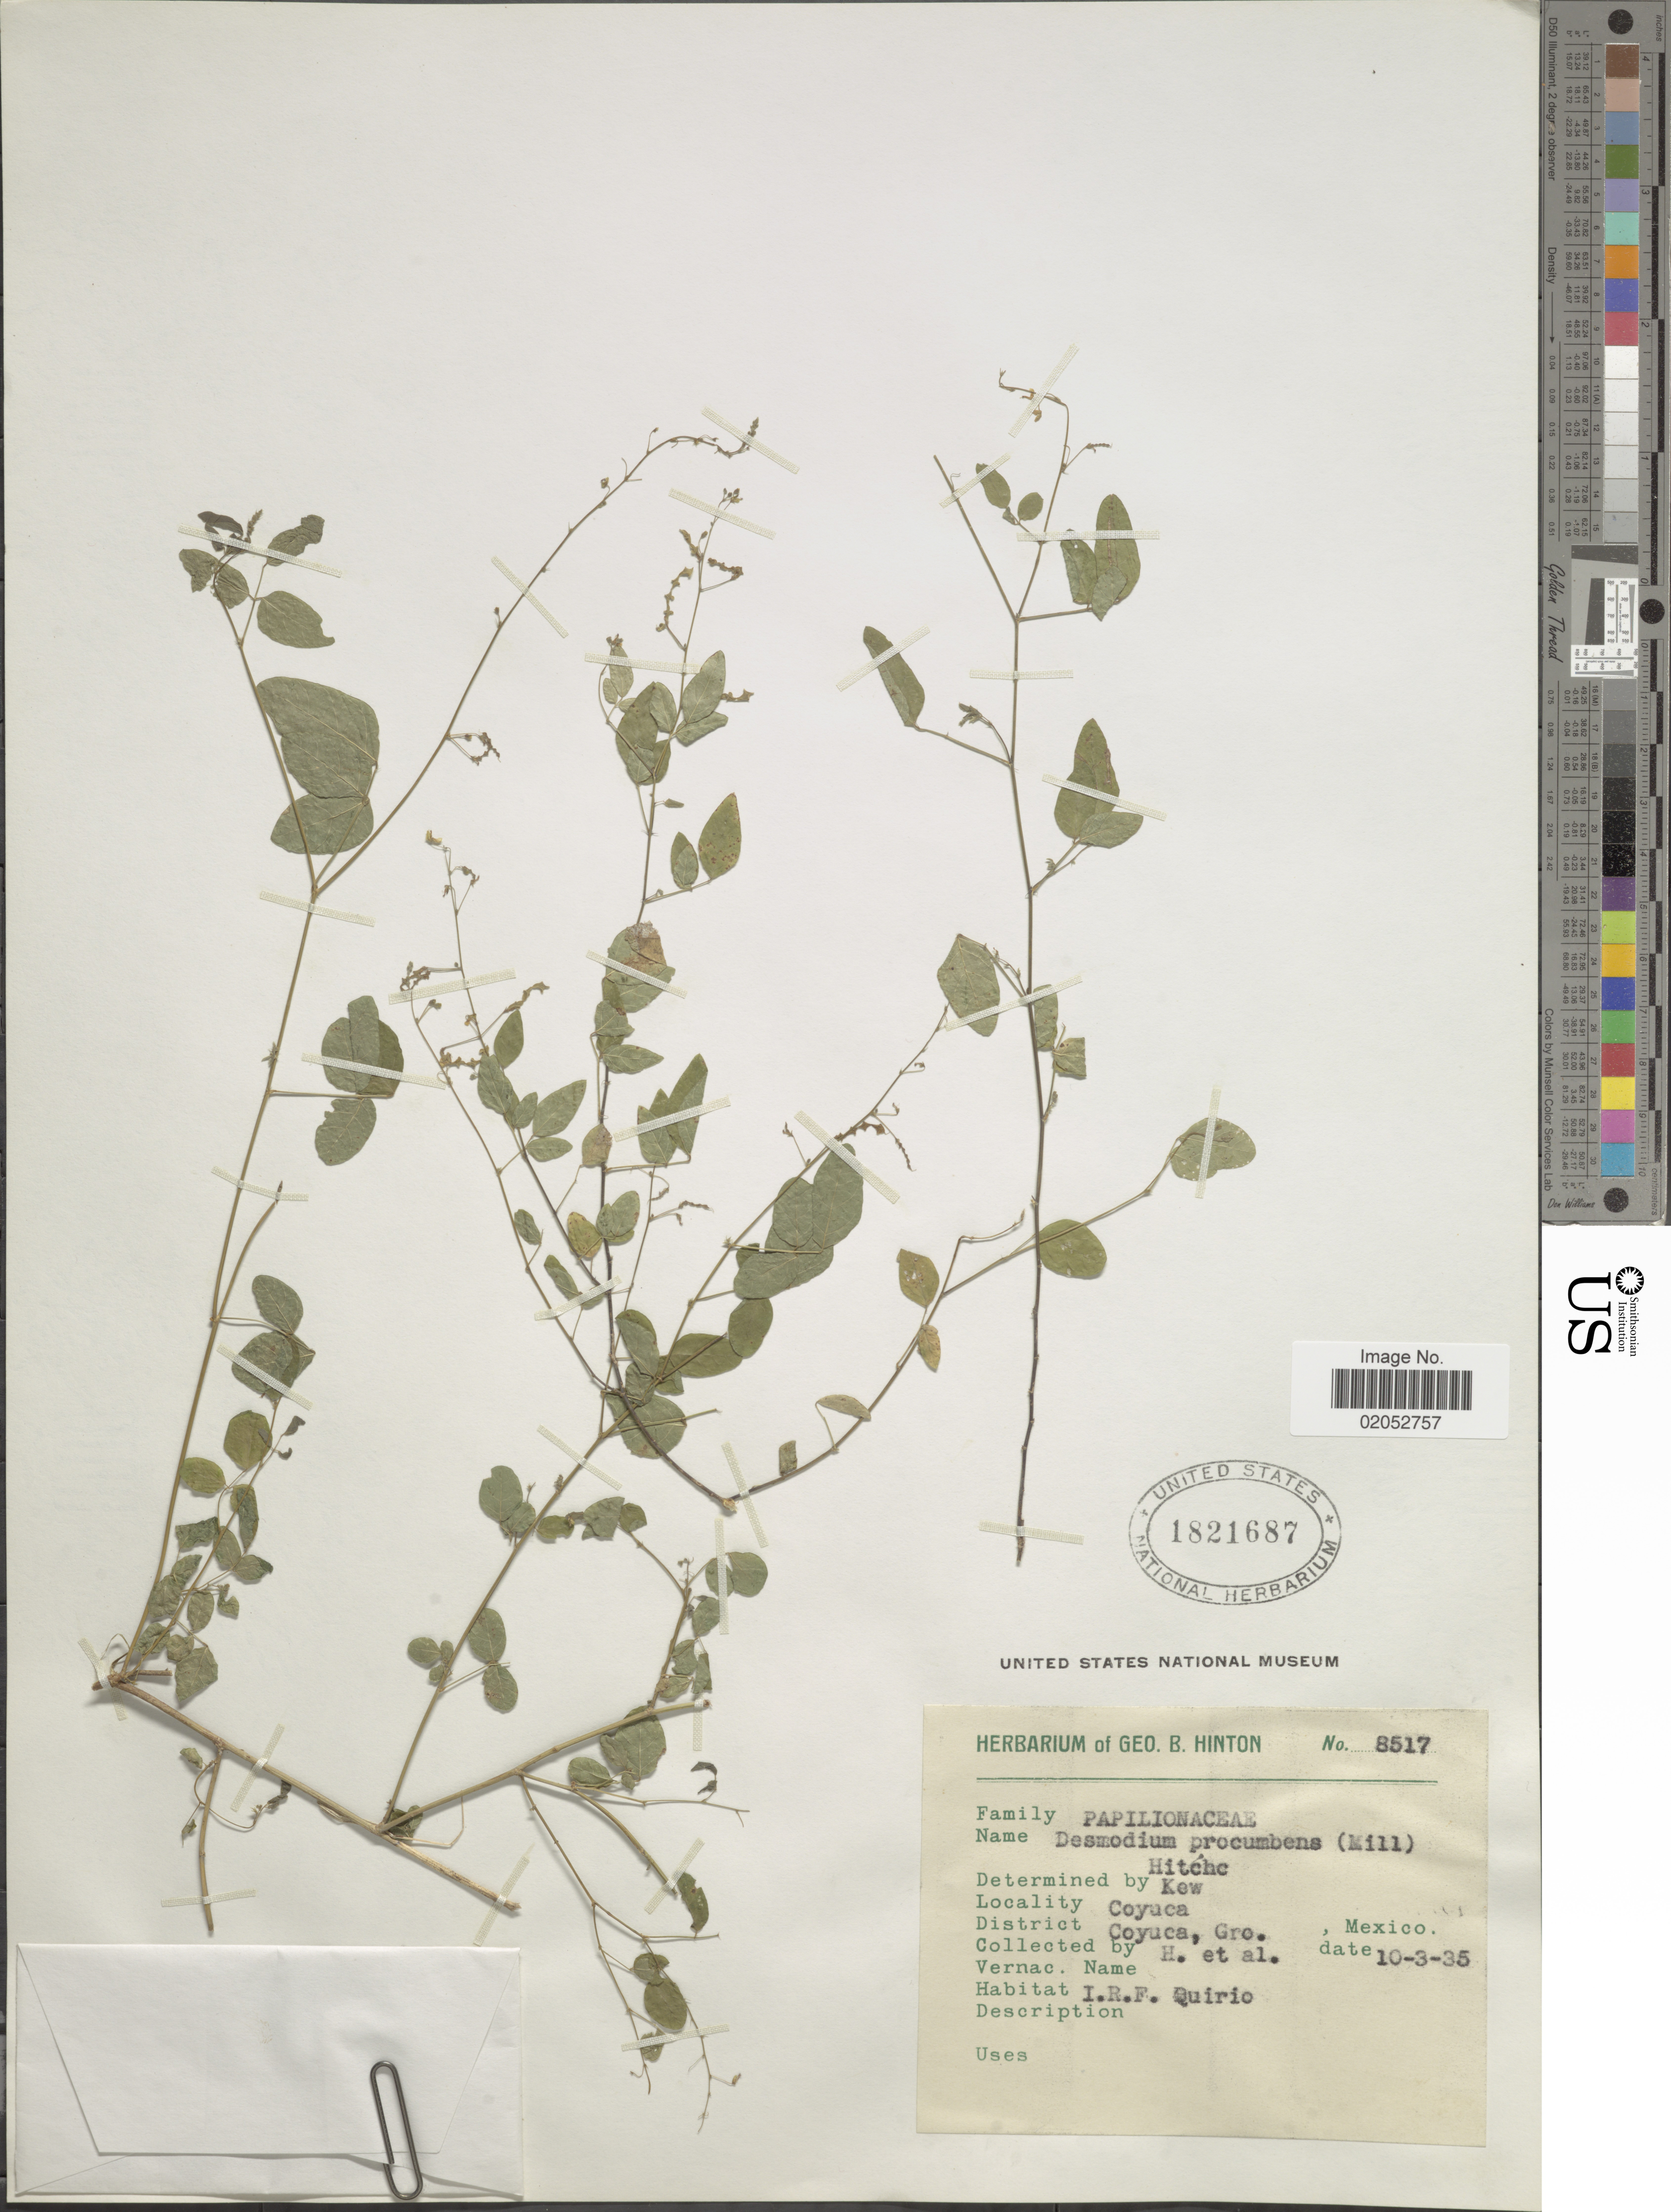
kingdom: Plantae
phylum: Tracheophyta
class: Magnoliopsida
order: Fabales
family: Fabaceae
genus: Desmodium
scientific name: Desmodium procumbens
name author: (Mill.) Hitchc.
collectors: G. B. Hinton & et al.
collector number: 8517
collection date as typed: Transcribed d/m/y: 10/3/35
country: Mexico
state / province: Guerrero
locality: Coyuca, District Coyuca, Gro. Mexico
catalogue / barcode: US 1821687